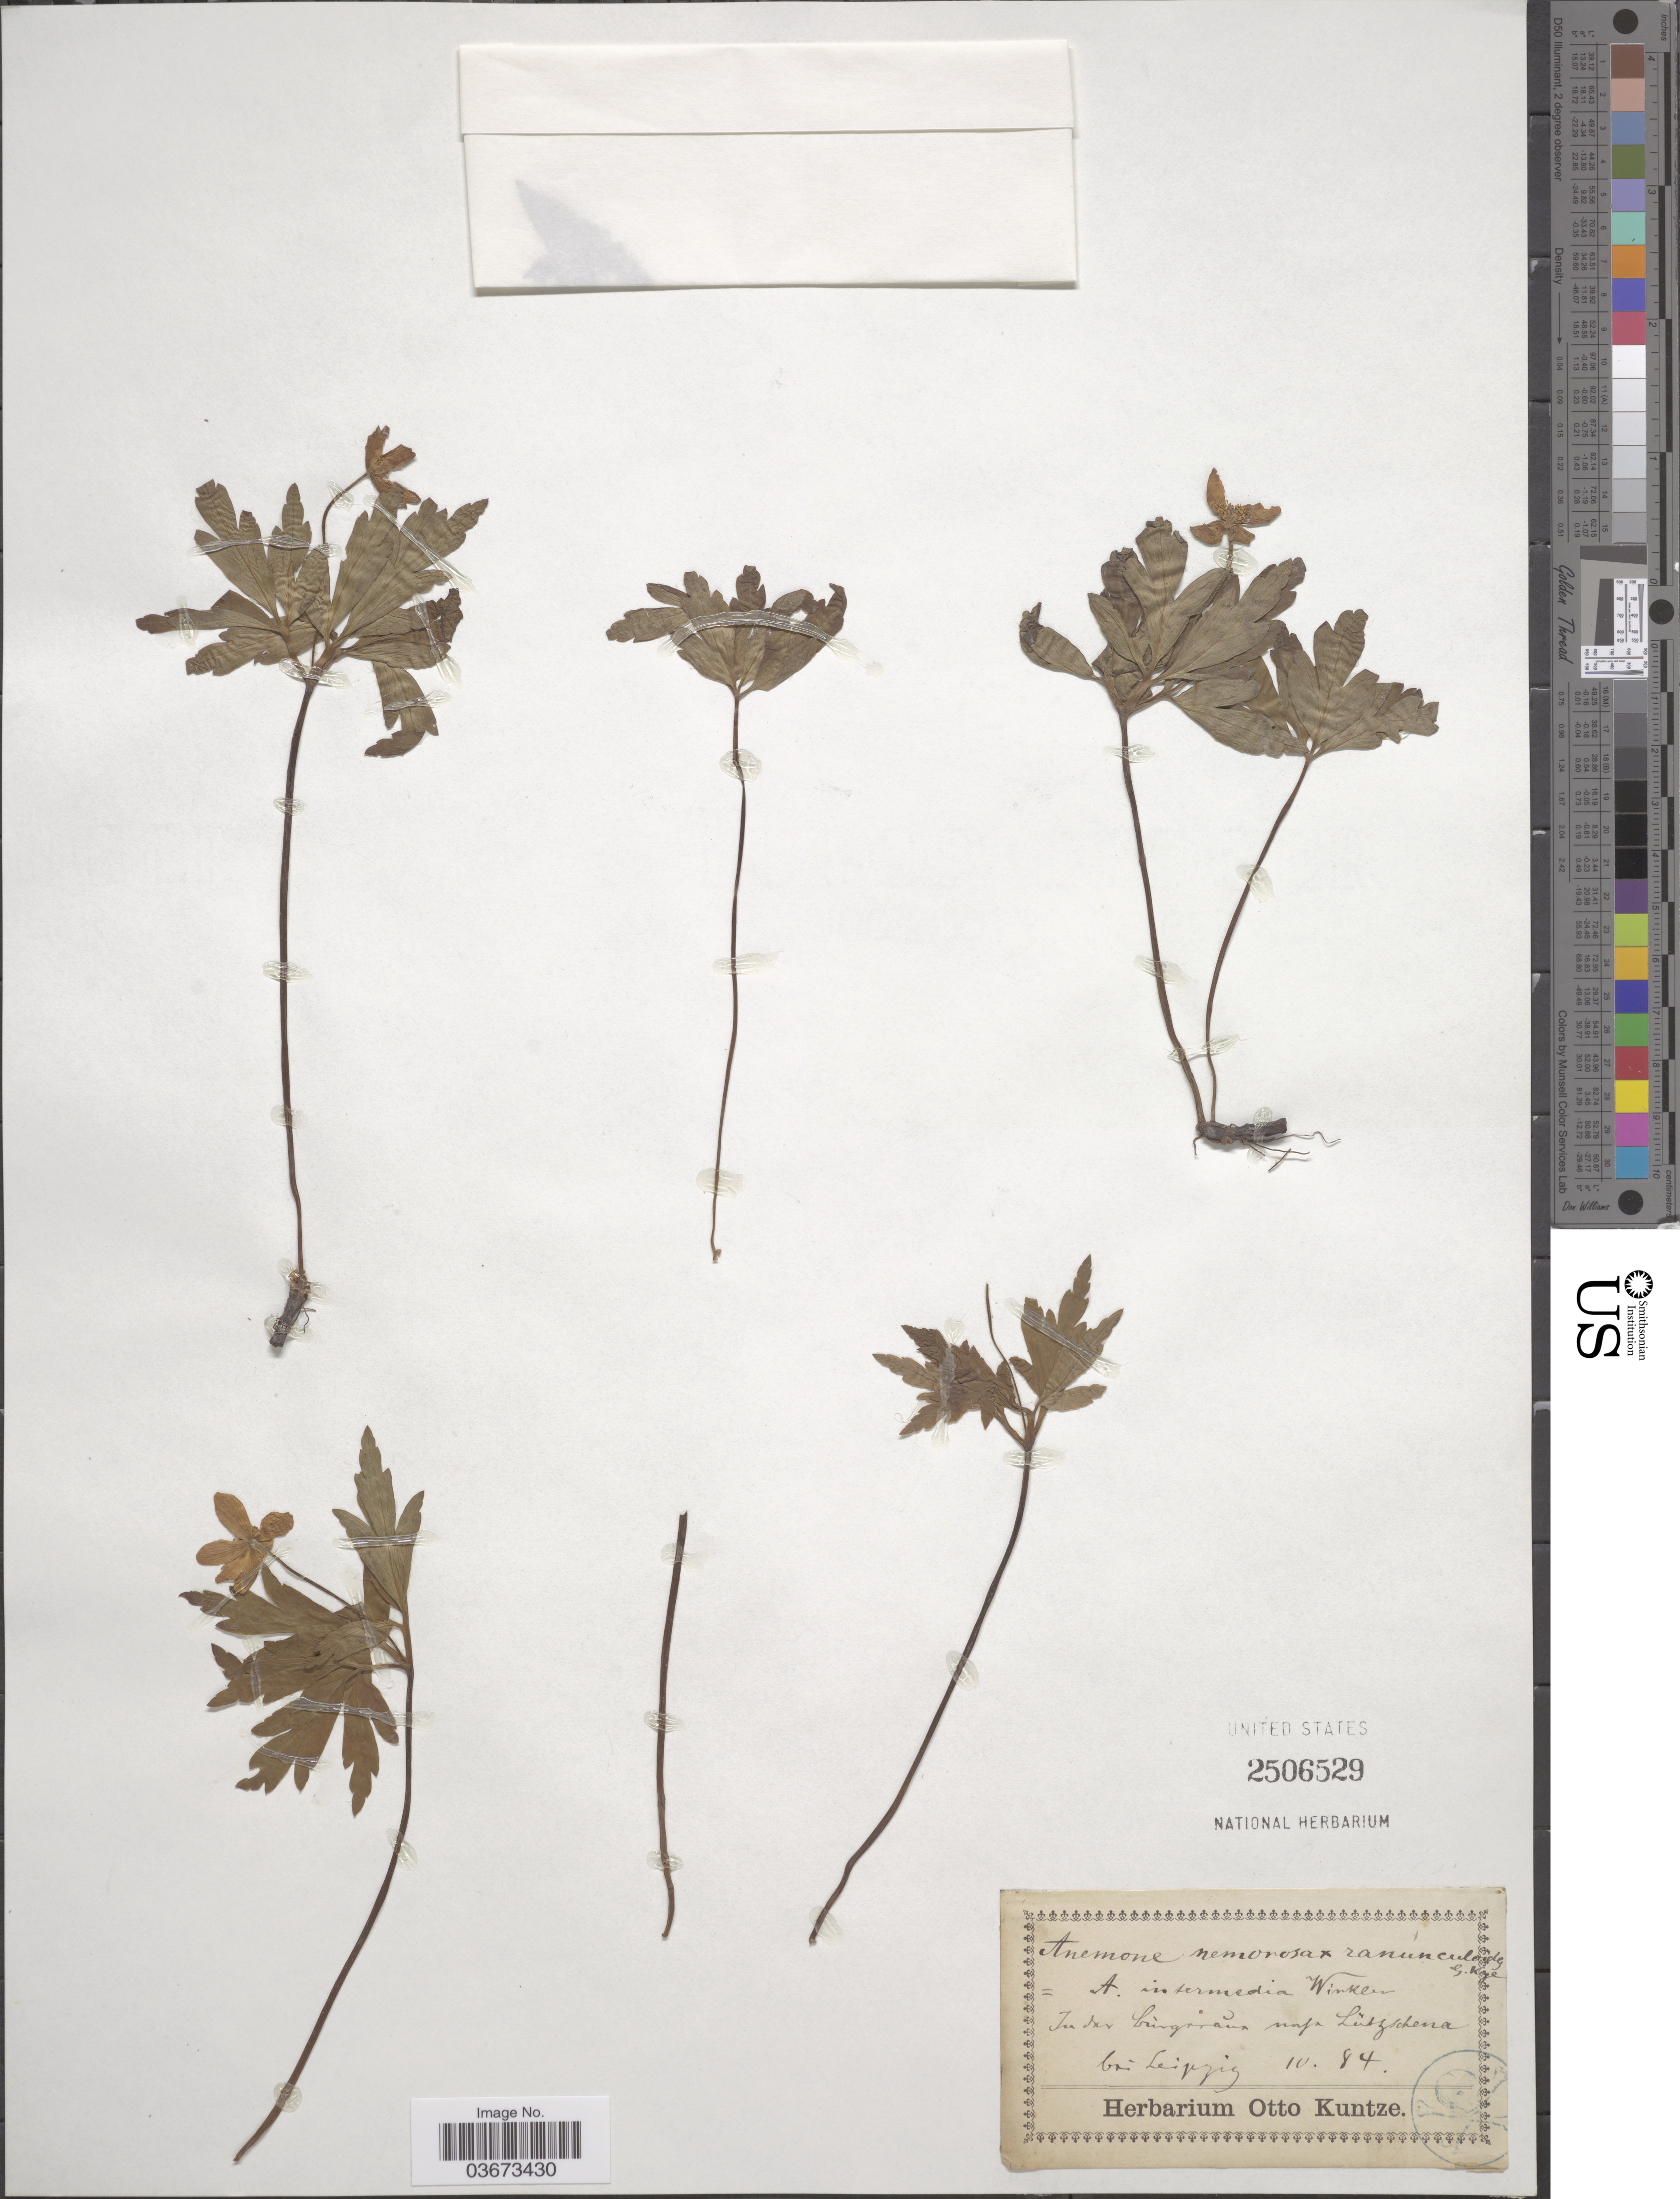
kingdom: Plantae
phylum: Tracheophyta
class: Magnoliopsida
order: Ranunculales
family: Ranunculaceae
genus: Anemone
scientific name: Anemone nemorosa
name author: L.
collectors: ex herb. Otto Kuntze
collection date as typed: Transcribed d/m/y: /10/84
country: Germany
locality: Unfa [interpreted] Lützschena bei Leipzig.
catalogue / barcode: US 2506529